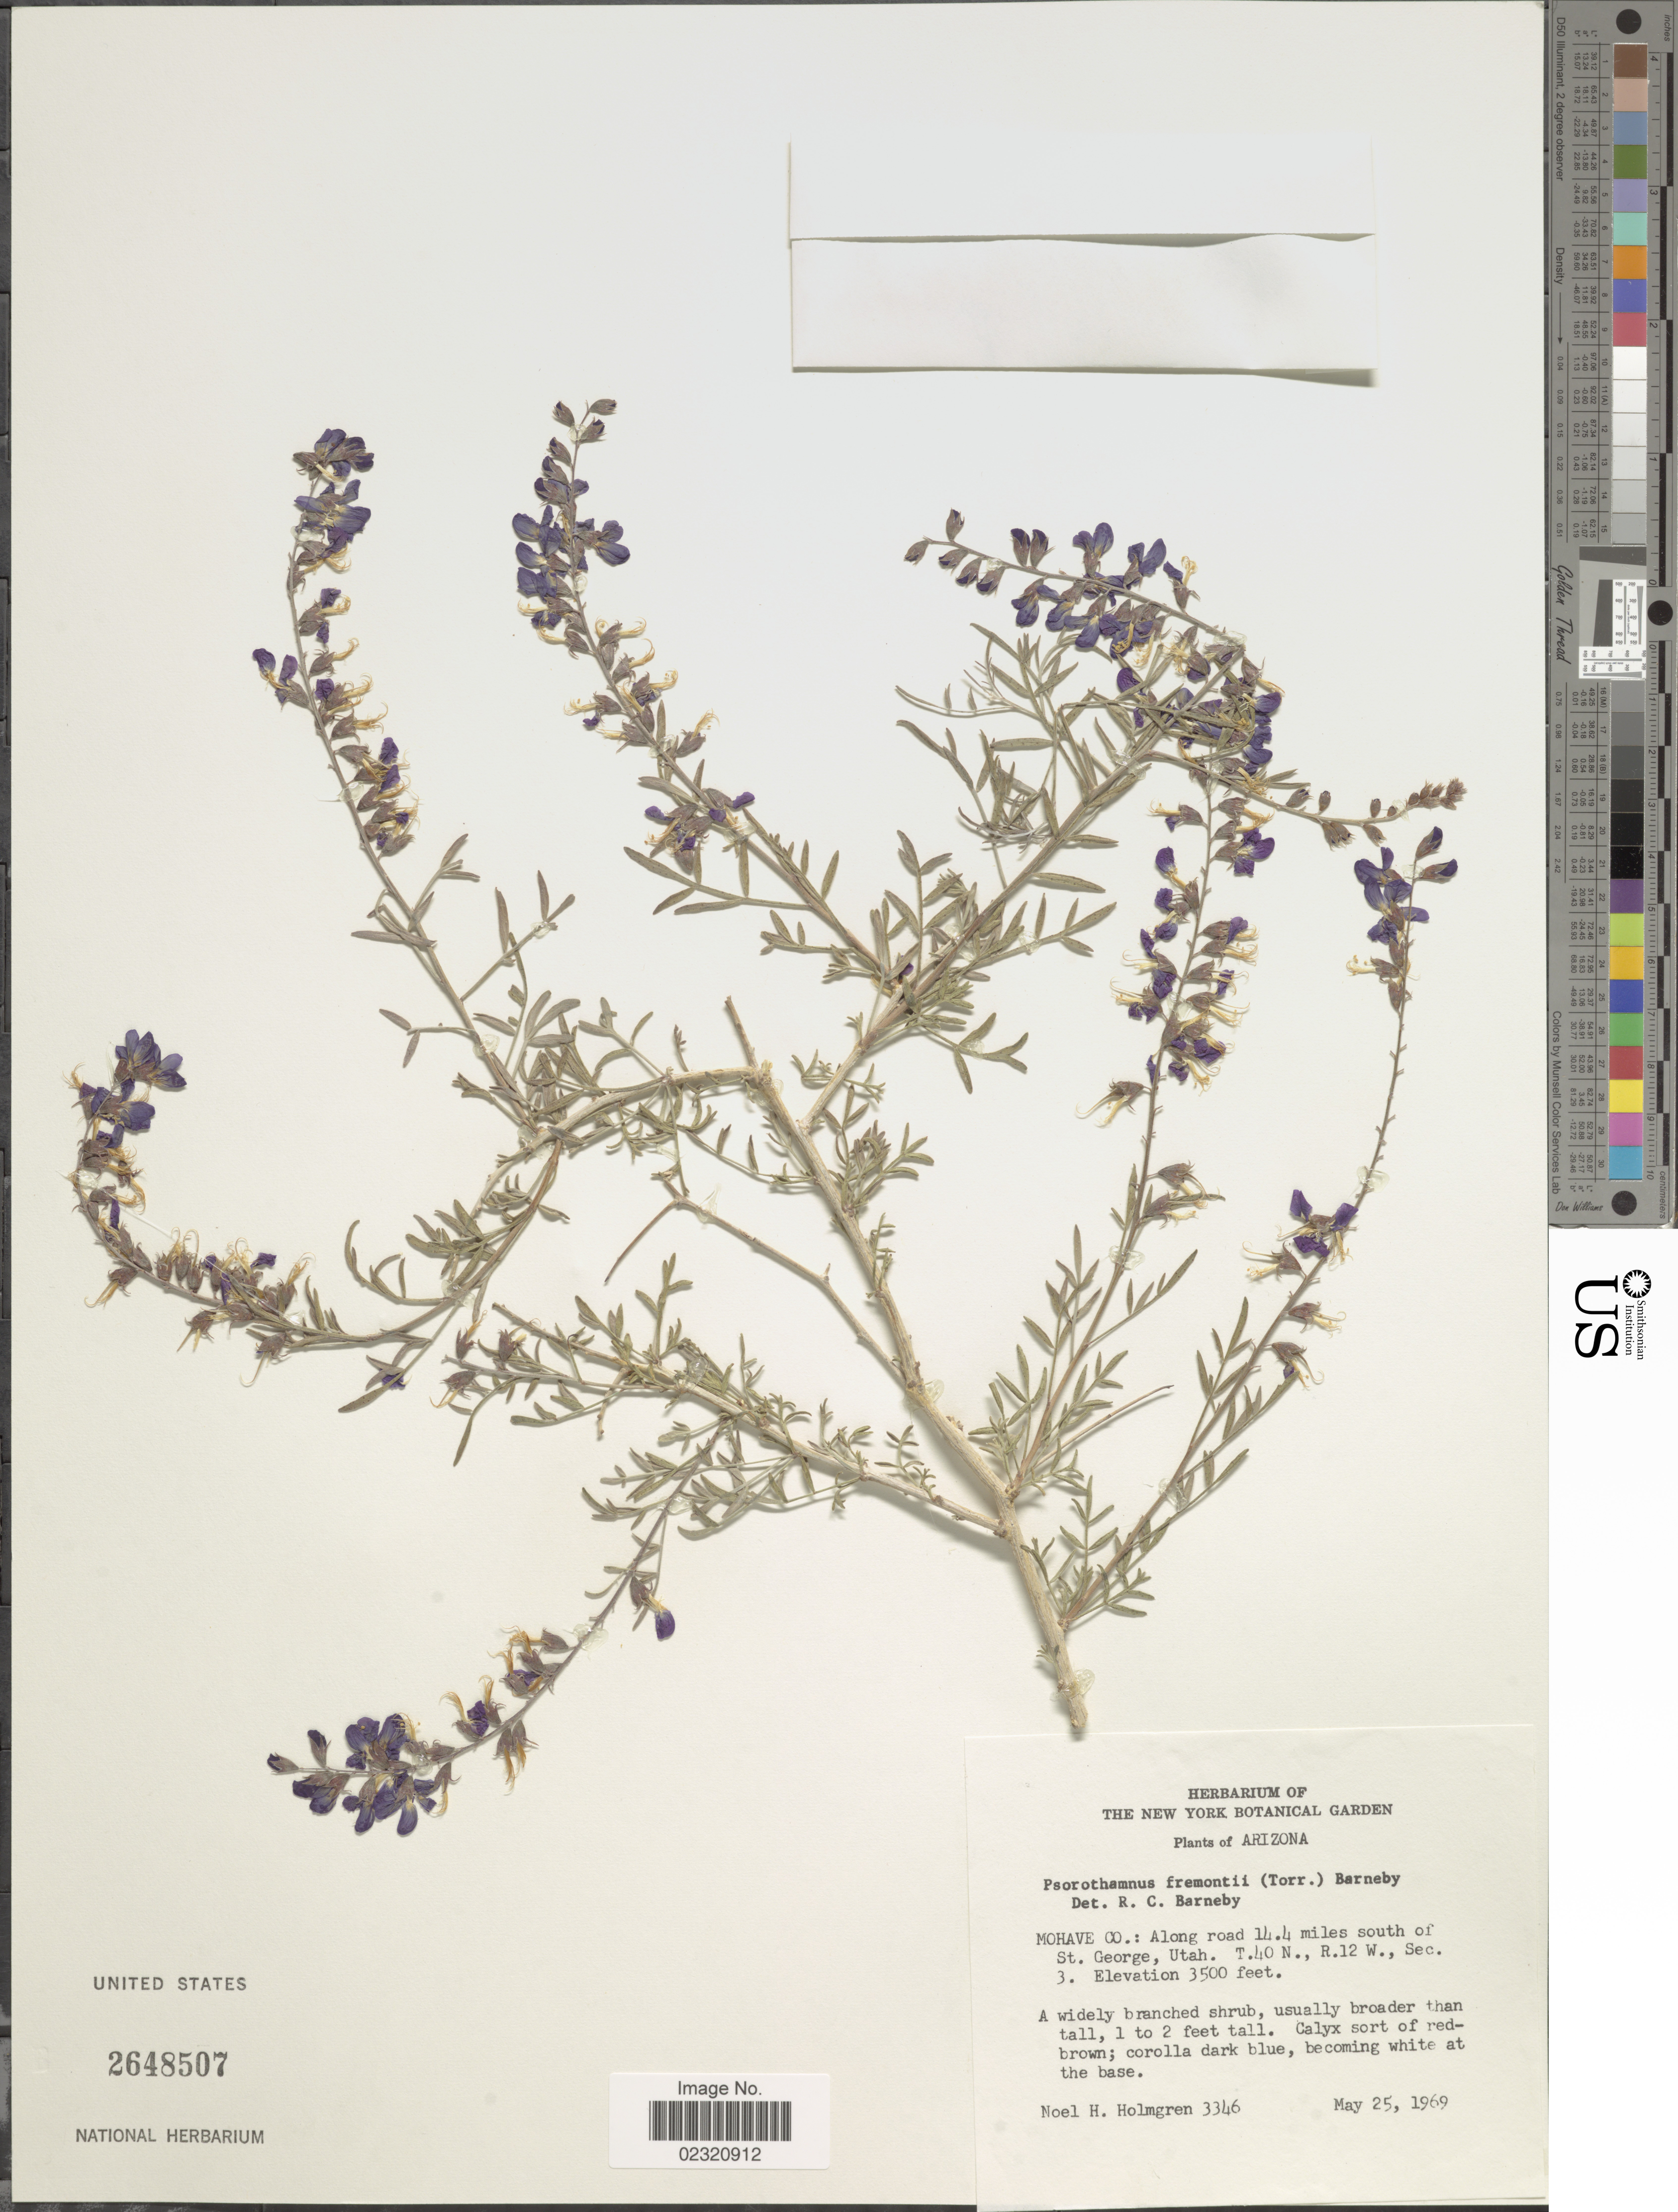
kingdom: Plantae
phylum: Tracheophyta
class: Magnoliopsida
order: Fabales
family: Fabaceae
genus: Psorothamnus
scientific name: Psorothamnus fremontii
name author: (Torr. ex A. Gray) Barneby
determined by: Barneby, Rupert C., (NY)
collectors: N. H. Holmgren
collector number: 3346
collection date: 1969-05-25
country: United States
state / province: Arizona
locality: Mohave Co.: along road 14.4 miles south of St. George, Utah T40N R12W Sec.3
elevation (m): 1067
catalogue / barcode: US 2648507